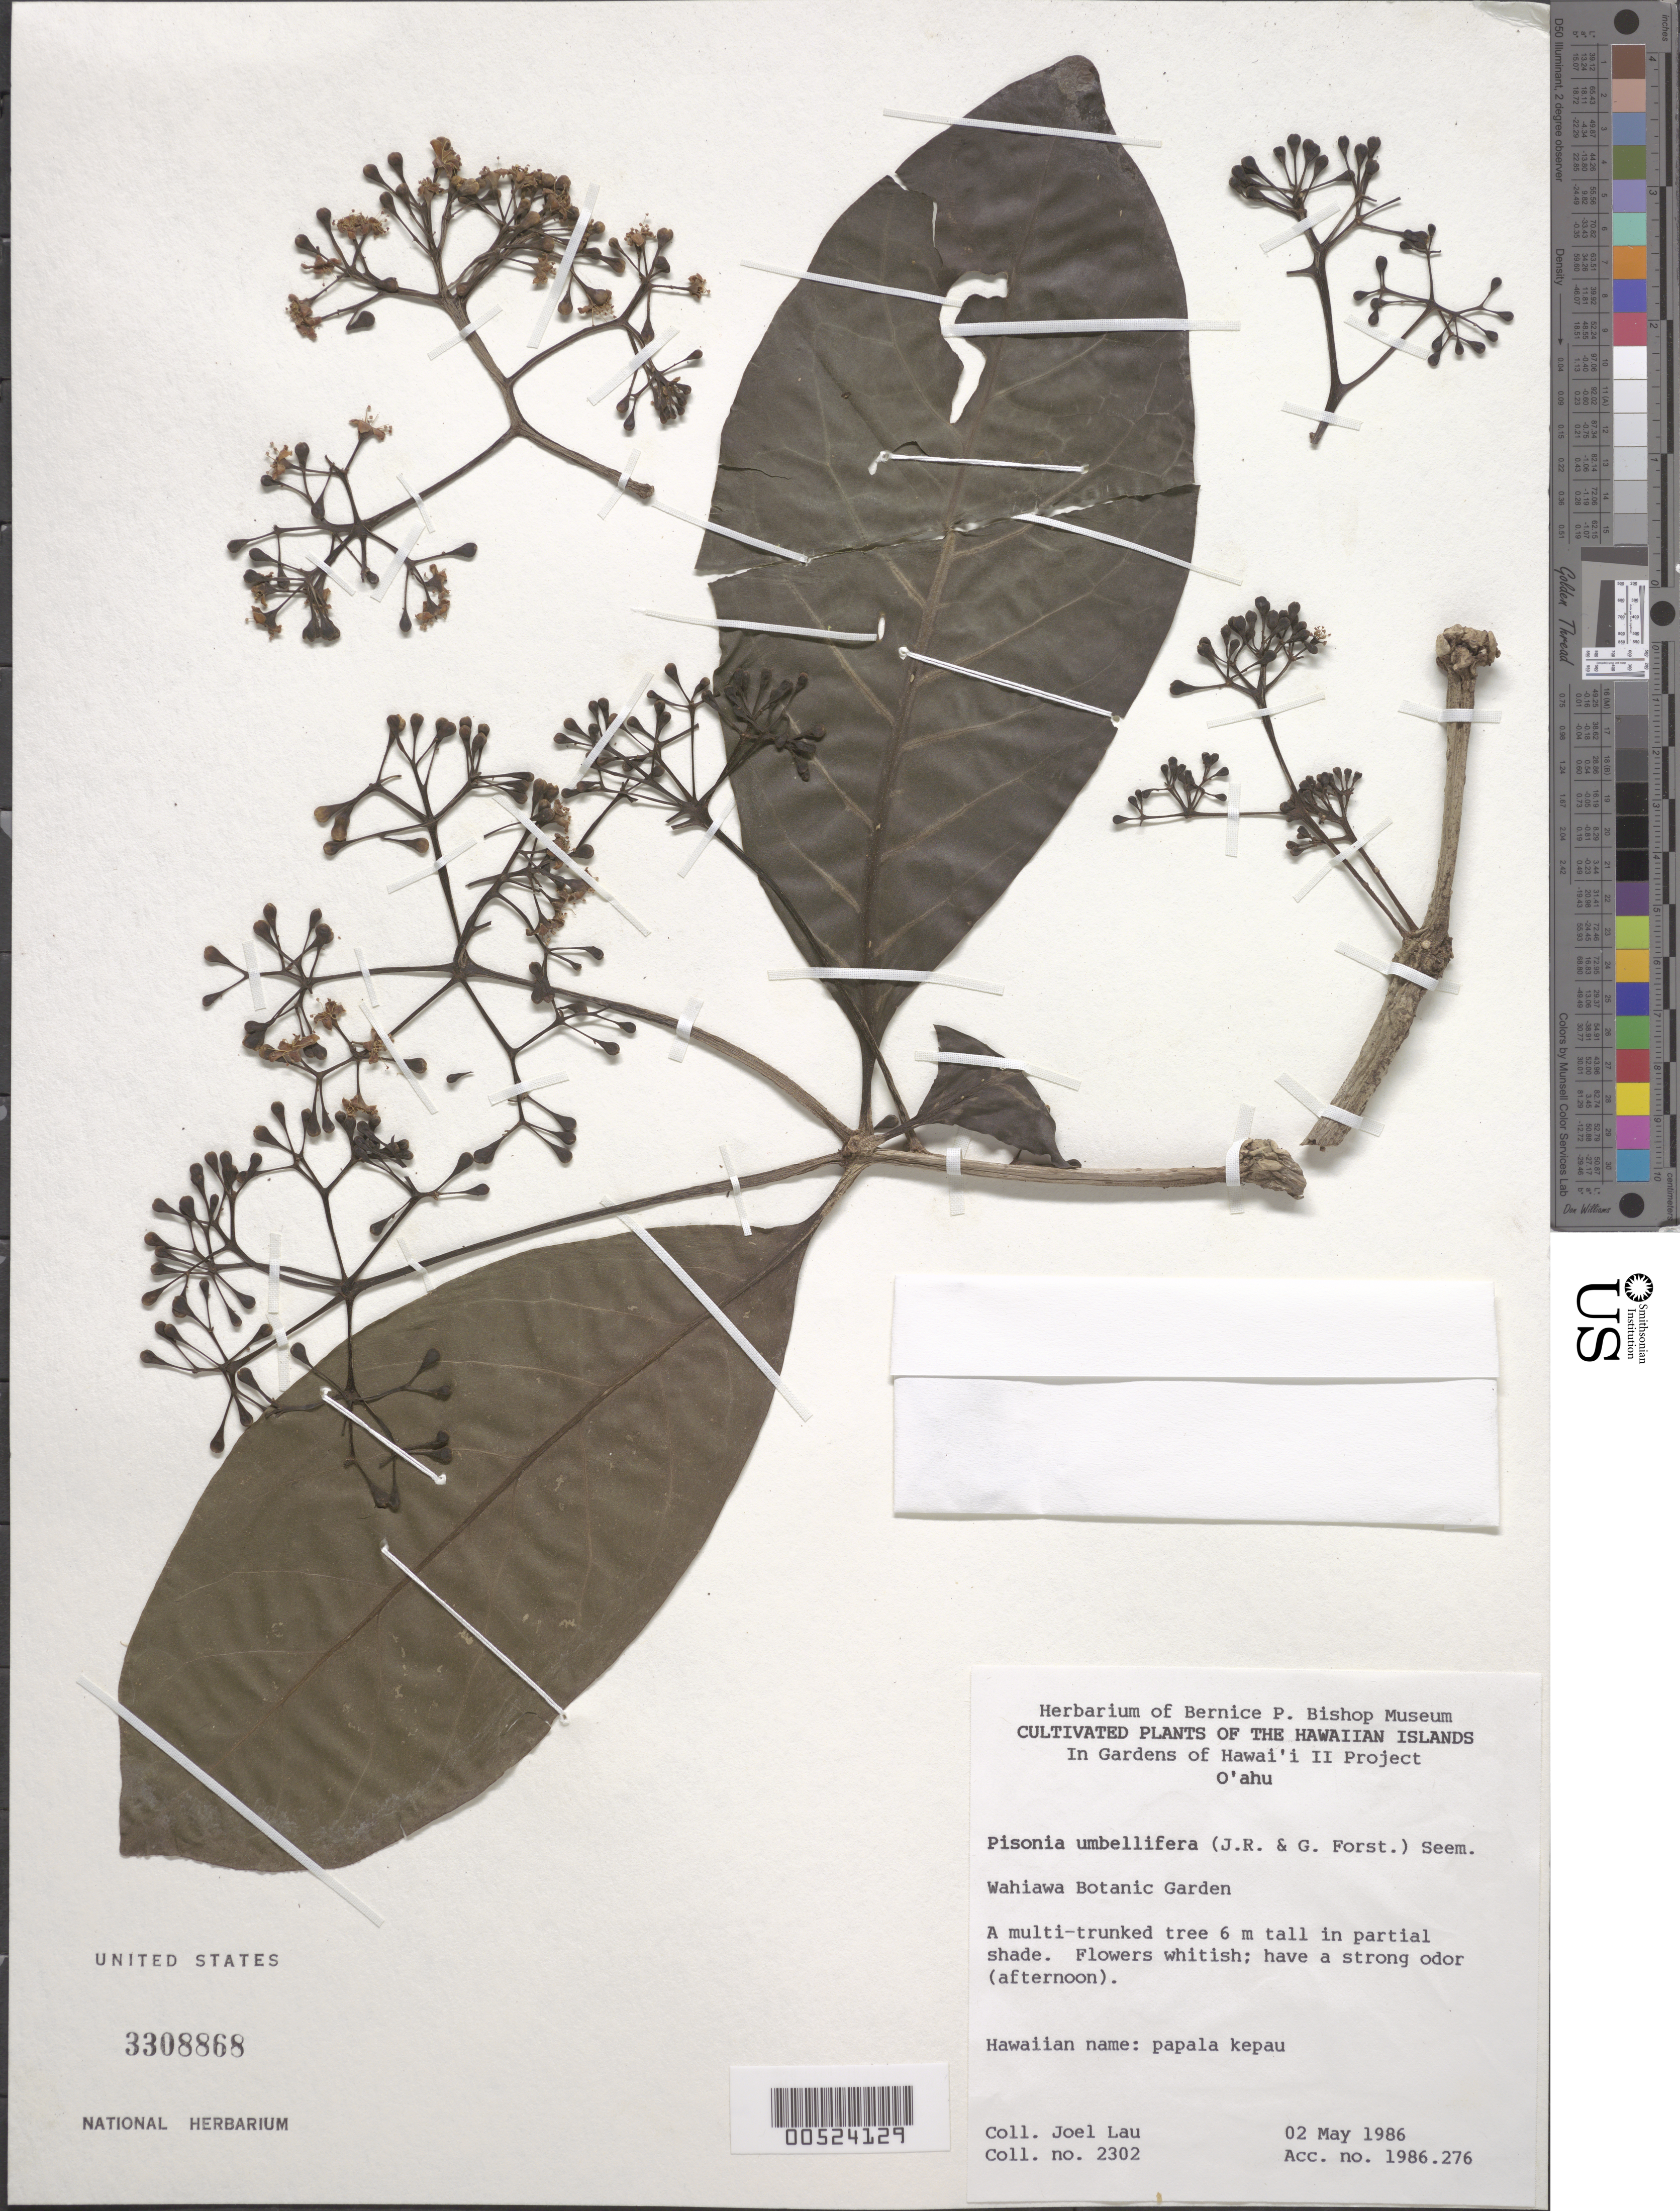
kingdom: Plantae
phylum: Tracheophyta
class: Magnoliopsida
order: Caryophyllales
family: Nyctaginaceae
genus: Ceodes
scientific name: Ceodes umbellifera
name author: J.R. Forst. & G. Forst.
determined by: Wagner, W. L., (BOT), Smithsonian Institution - National Museum of Natural History (UNITED STATES)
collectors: J. Lau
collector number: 2302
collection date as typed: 2 May 1986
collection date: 1986-05-02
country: United States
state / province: Hawaii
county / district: Honolulu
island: Oahu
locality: Wahiawa Botanic Garden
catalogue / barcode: US 3308868